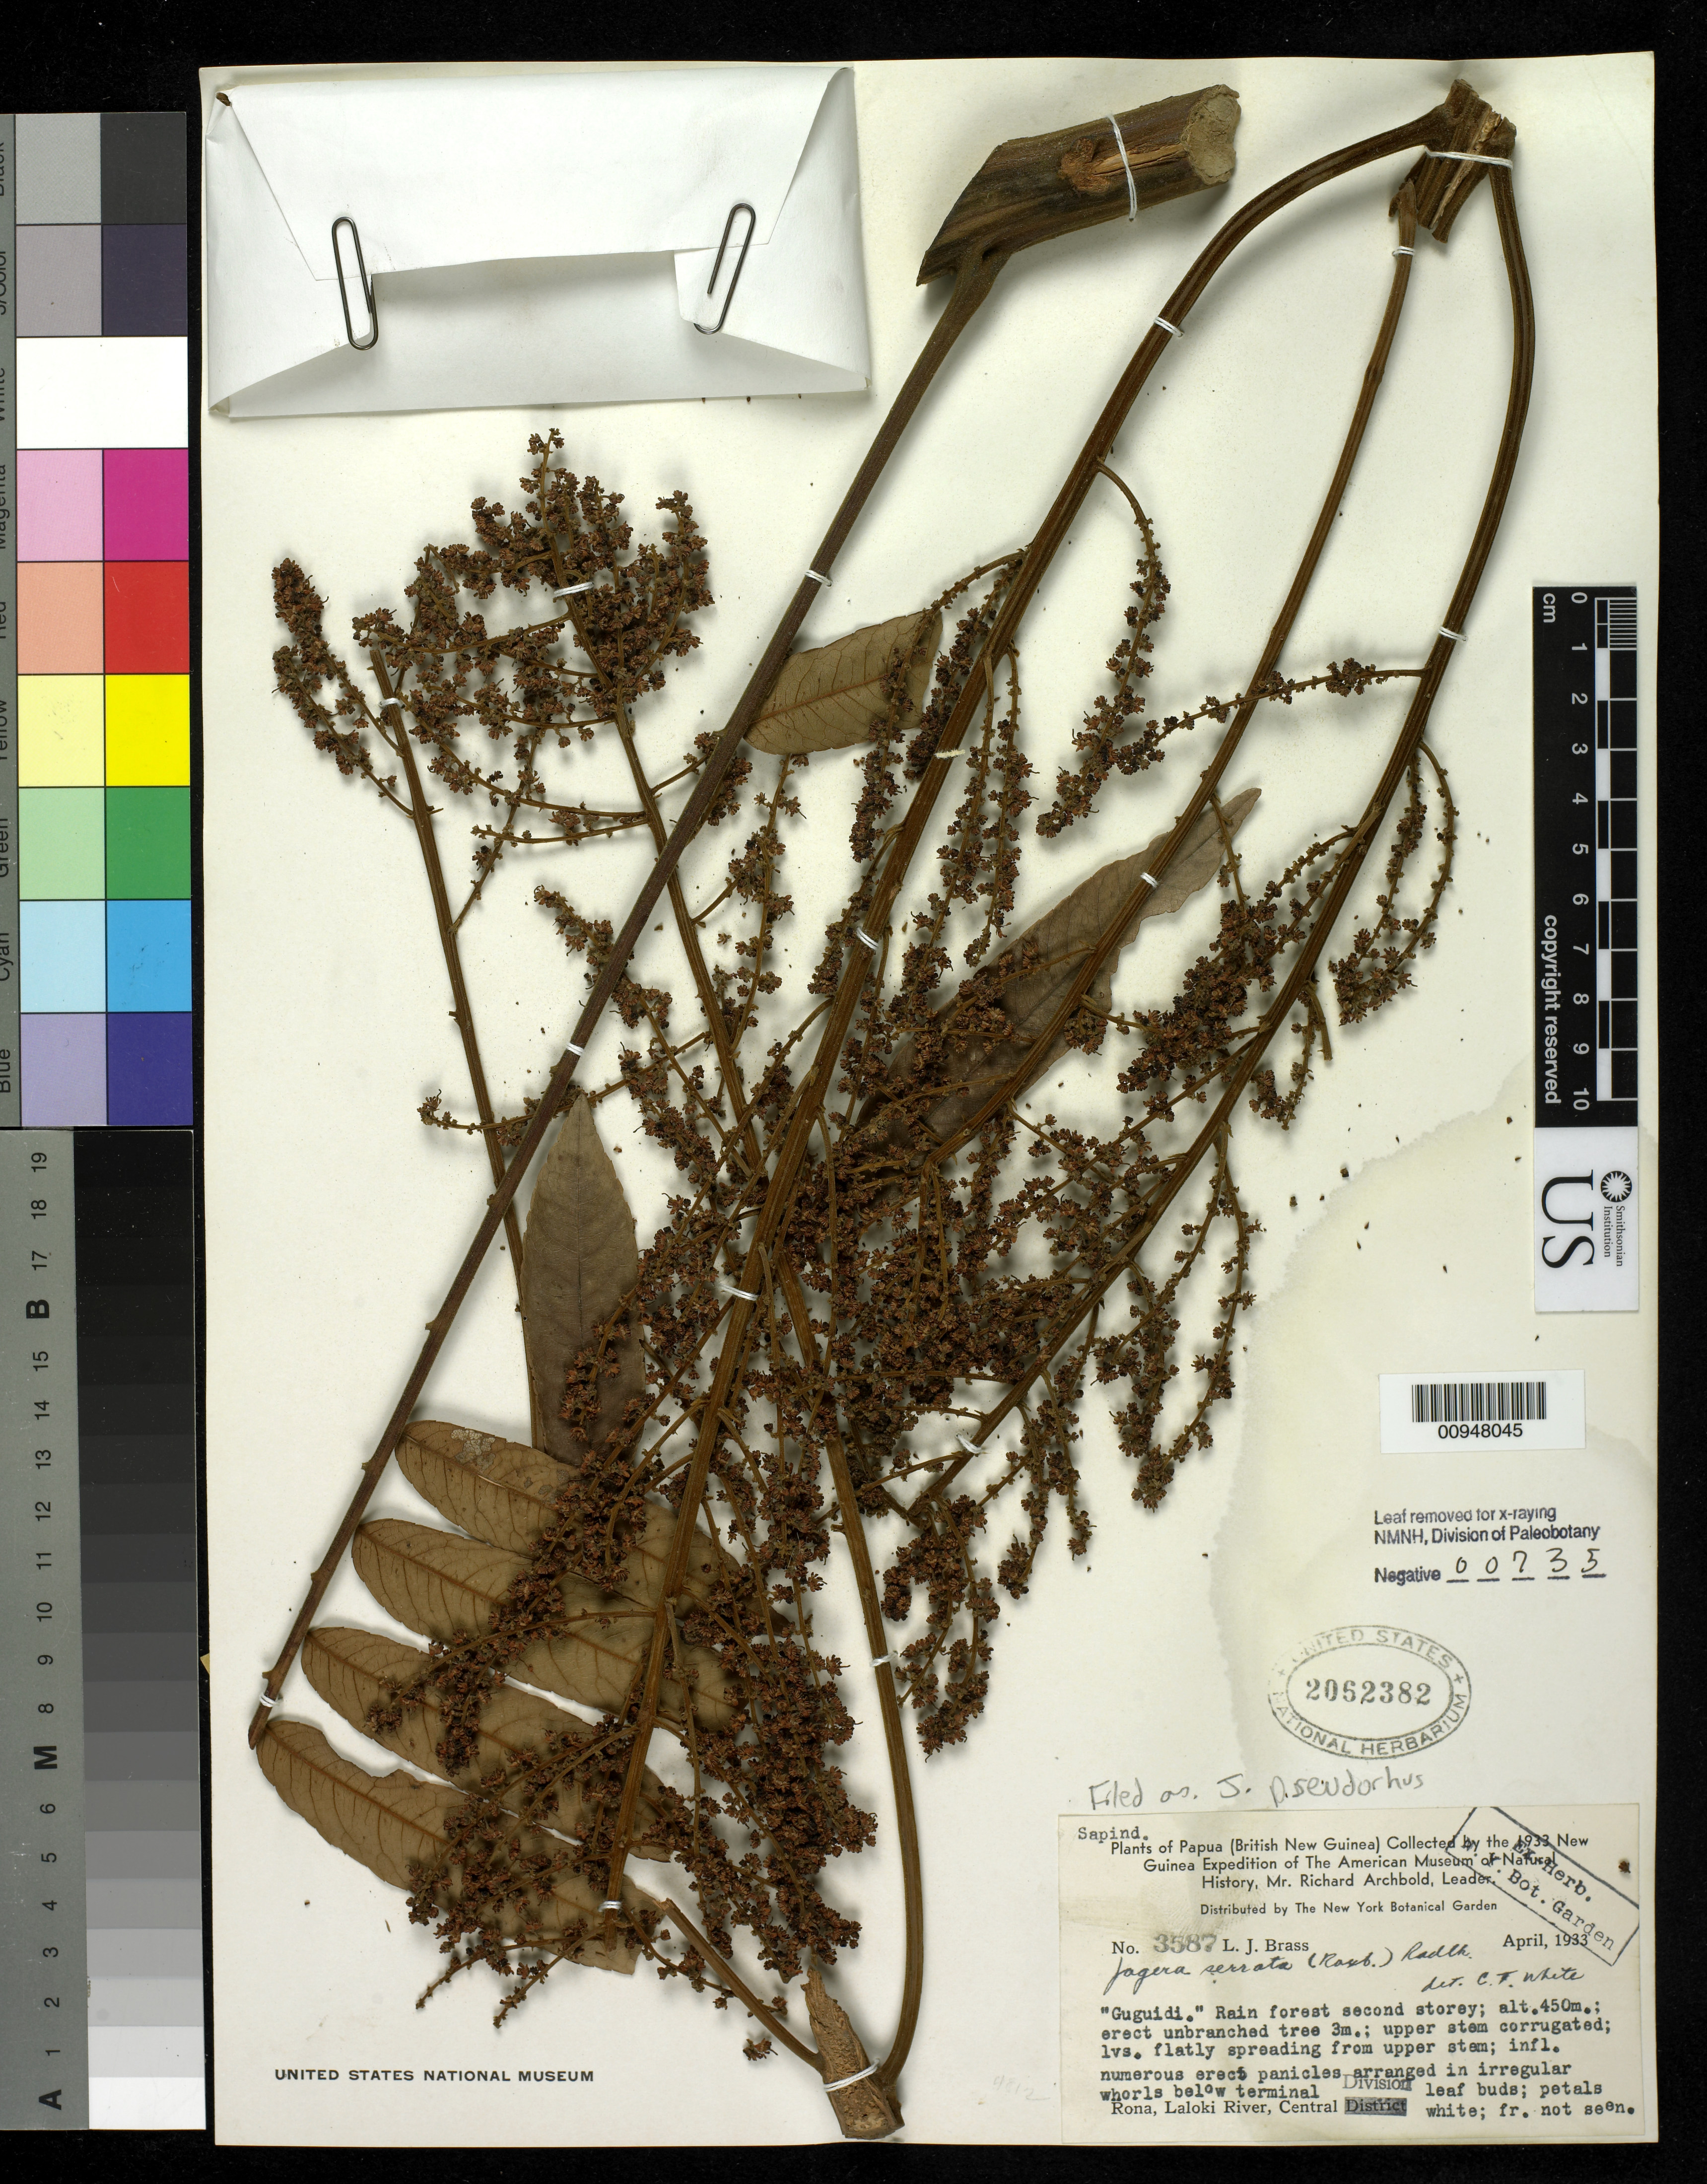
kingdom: Plantae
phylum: Tracheophyta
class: Magnoliopsida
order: Sapindales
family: Sapindaceae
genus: Jagera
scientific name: Jagera pseudorhus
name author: (A. Rich.) Radlk.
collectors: L. J. Brass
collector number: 3587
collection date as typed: Apr 1933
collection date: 1933-04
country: Papua New Guinea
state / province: Central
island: New Guinea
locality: Rona, Laloki River, Central District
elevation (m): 450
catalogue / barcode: US 2052382